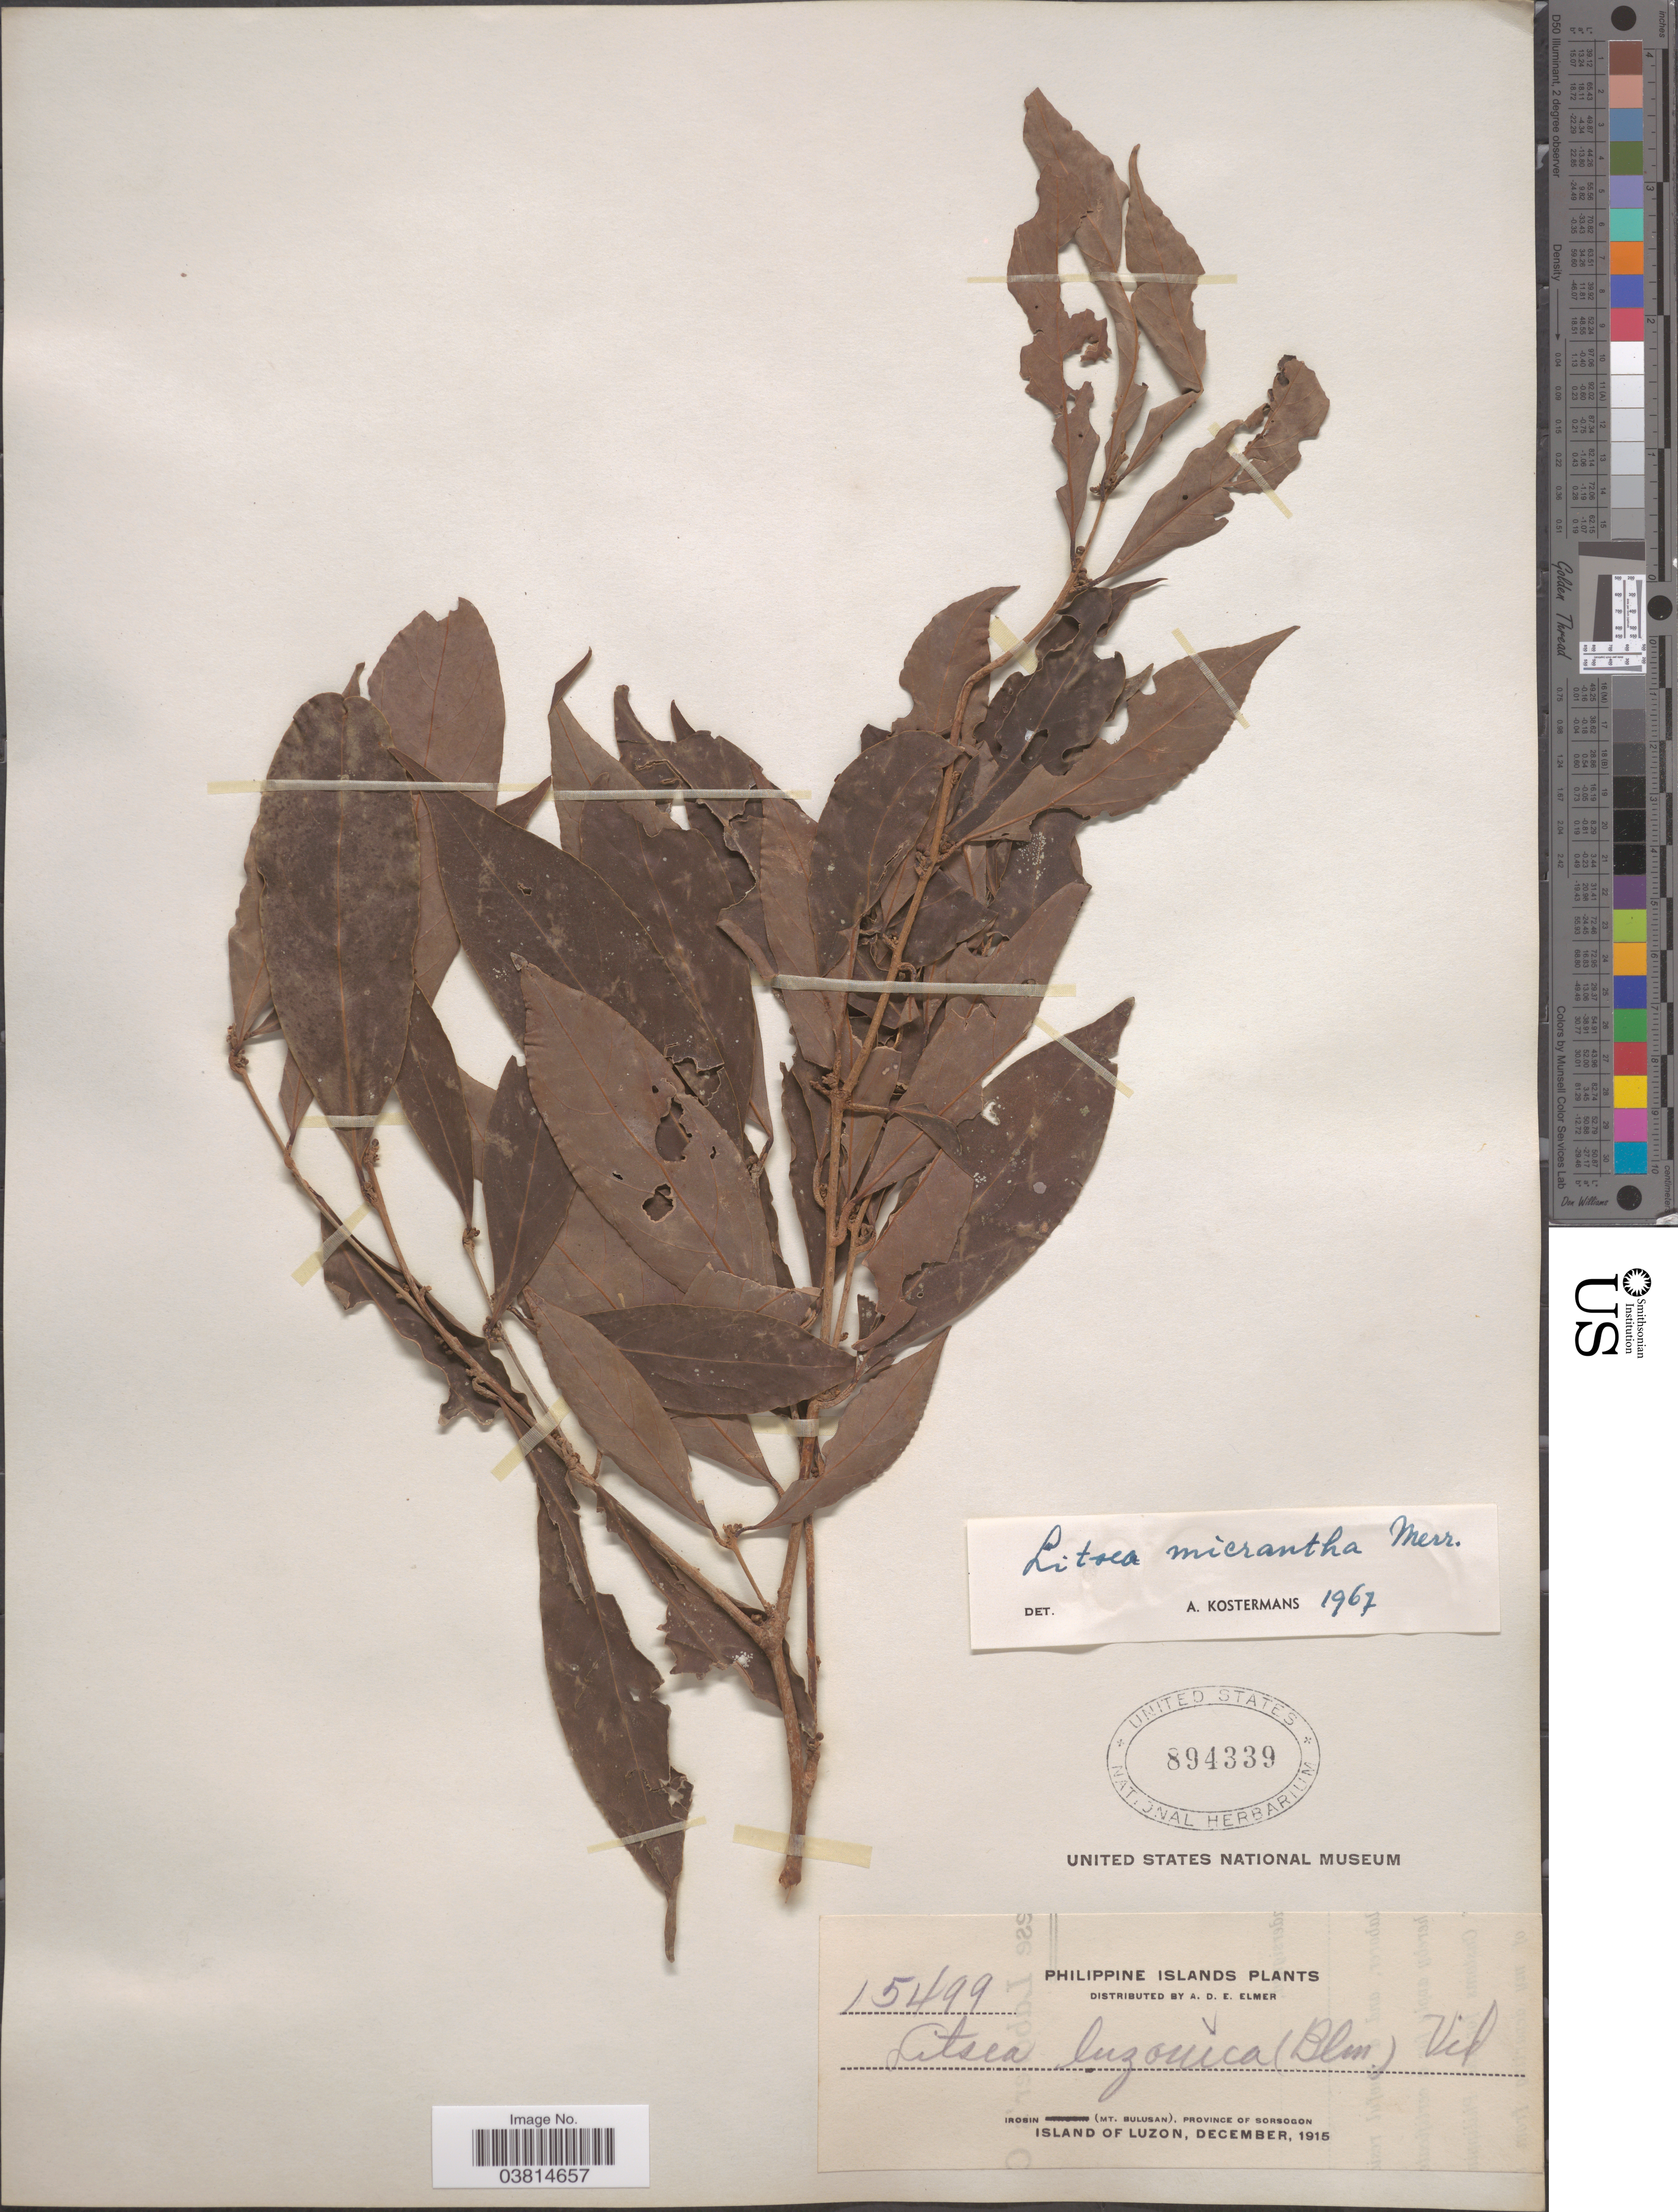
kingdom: Plantae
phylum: Tracheophyta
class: Magnoliopsida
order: Laurales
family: Lauraceae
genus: Litsea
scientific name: Litsea micrantha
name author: Merr.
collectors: A. D. E. Elmer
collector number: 15499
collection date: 1915-12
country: Philippines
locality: Irosin (Mt. Bulusan), Province of Sorsogon. Island of Luzon.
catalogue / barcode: US 894339